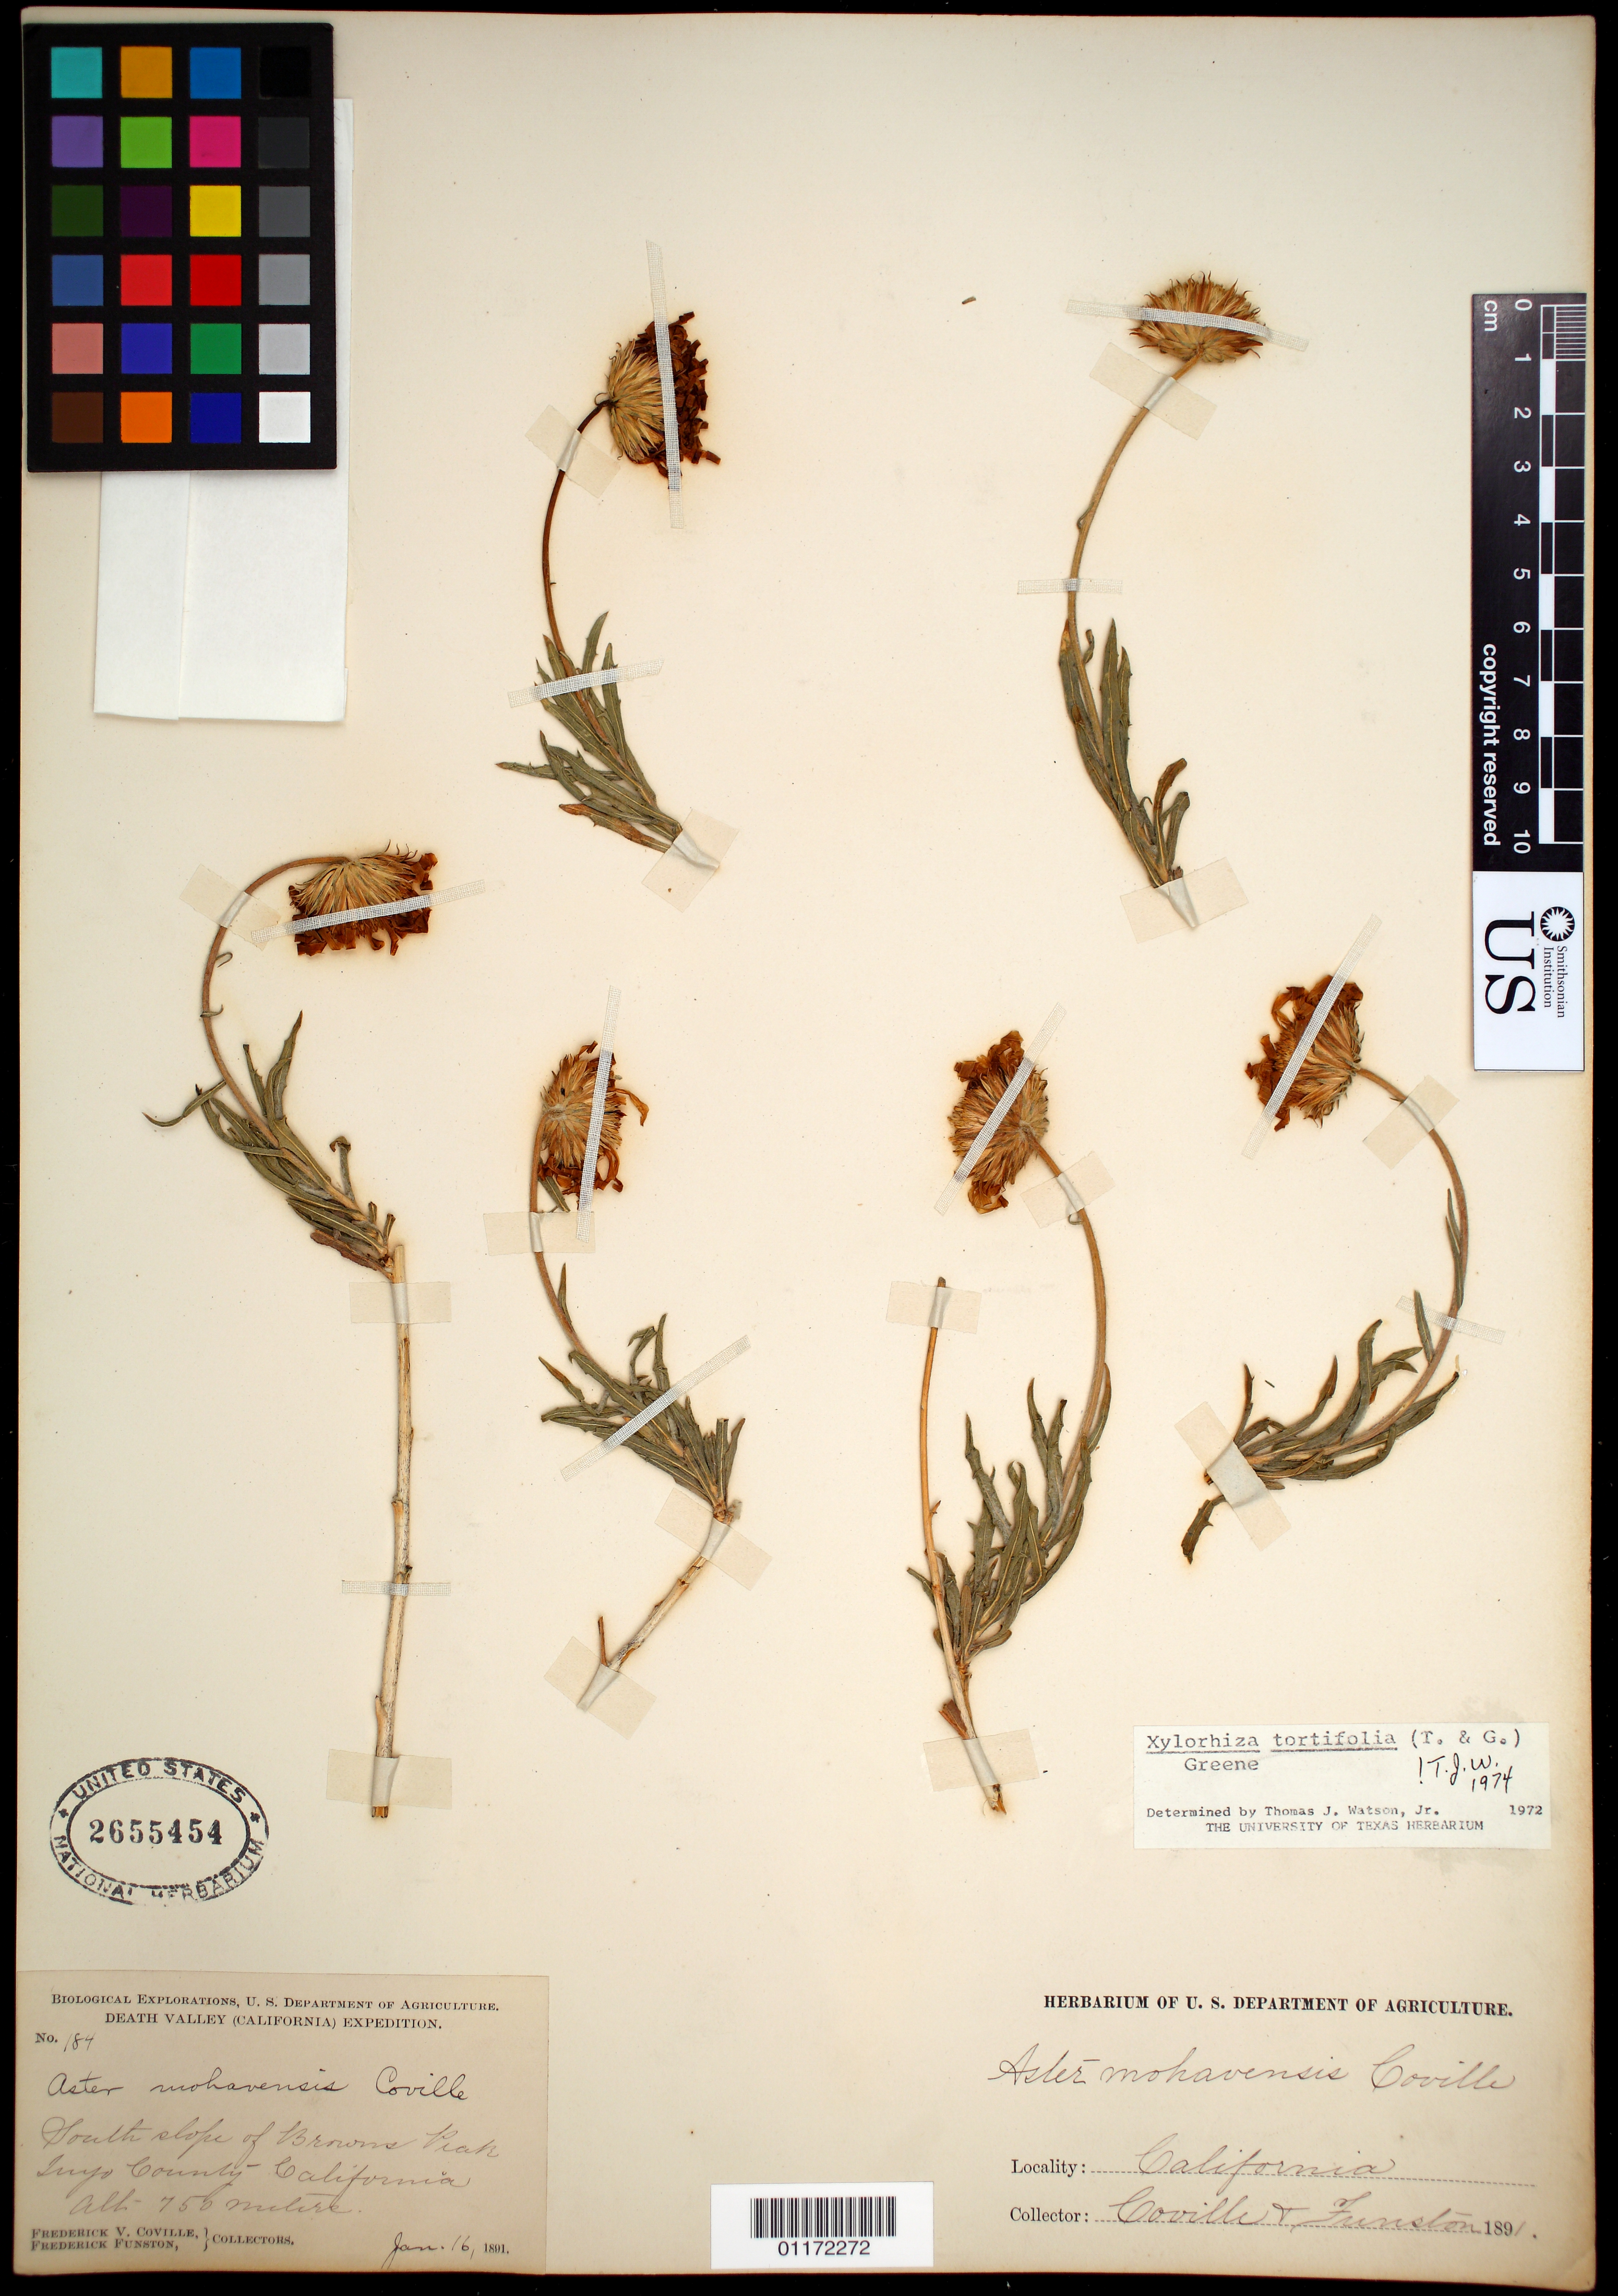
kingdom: Plantae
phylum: Tracheophyta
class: Magnoliopsida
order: Asterales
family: Asteraceae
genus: Xylorhiza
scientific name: Xylorhiza tortifolia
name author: (Torr. & A. Gray) Greene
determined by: Watson, T. J.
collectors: F. V. Coville & F. Funston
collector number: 184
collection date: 1891-01-16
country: United States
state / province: California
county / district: Inyo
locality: South slope of Browns Peak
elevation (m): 750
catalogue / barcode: US 2655454